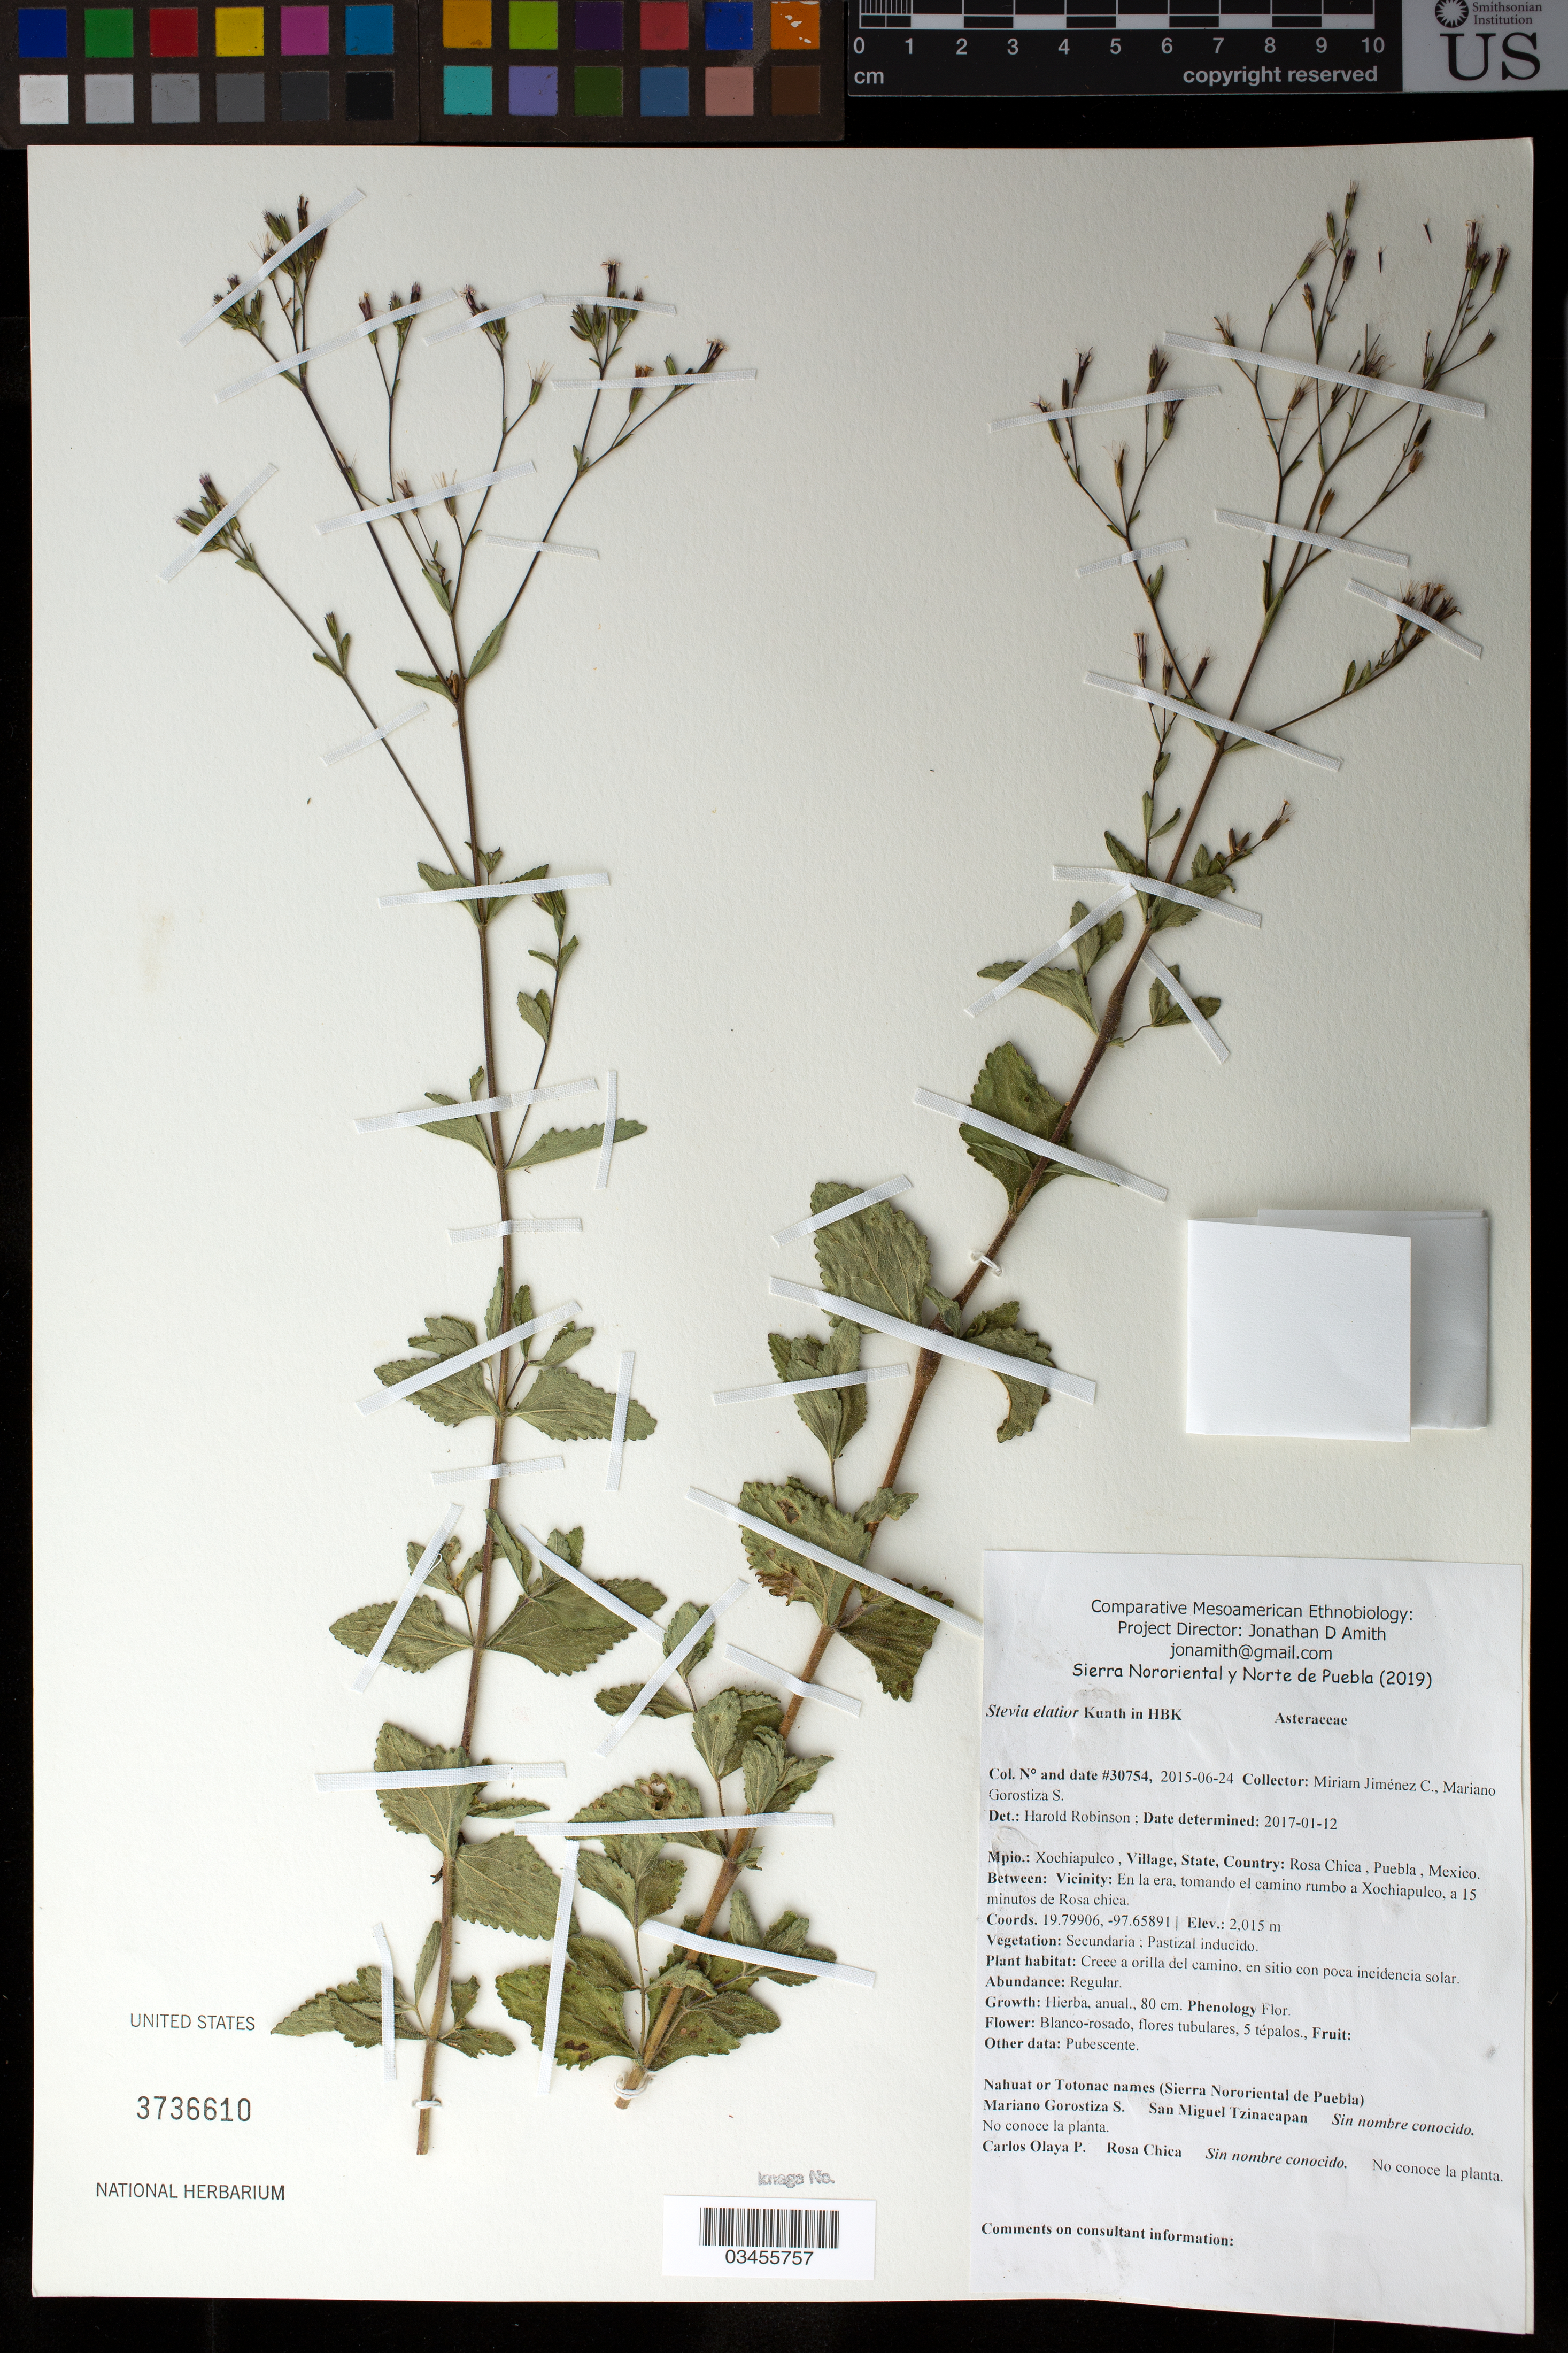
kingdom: Plantae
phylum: Tracheophyta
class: Magnoliopsida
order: Asterales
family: Asteraceae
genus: Stevia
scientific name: Stevia elatior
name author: Kunth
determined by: Robinson, Harold E., (US)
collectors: M. Jiménez Chimil & M. Gorostiza S.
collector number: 30754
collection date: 2015-06-24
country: México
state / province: Puebla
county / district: Xochiapulco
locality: PUEBLO: Rosa Chica; LOCALIDAD EXACTA: En la era, tomando el camino rumbo a Xochiapulco, a 15 minutos de Rosa chica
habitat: Pastizal inducido | Crece a orilla del camino, en sitio con poca incidencia solar.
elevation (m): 2015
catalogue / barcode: US 3736610